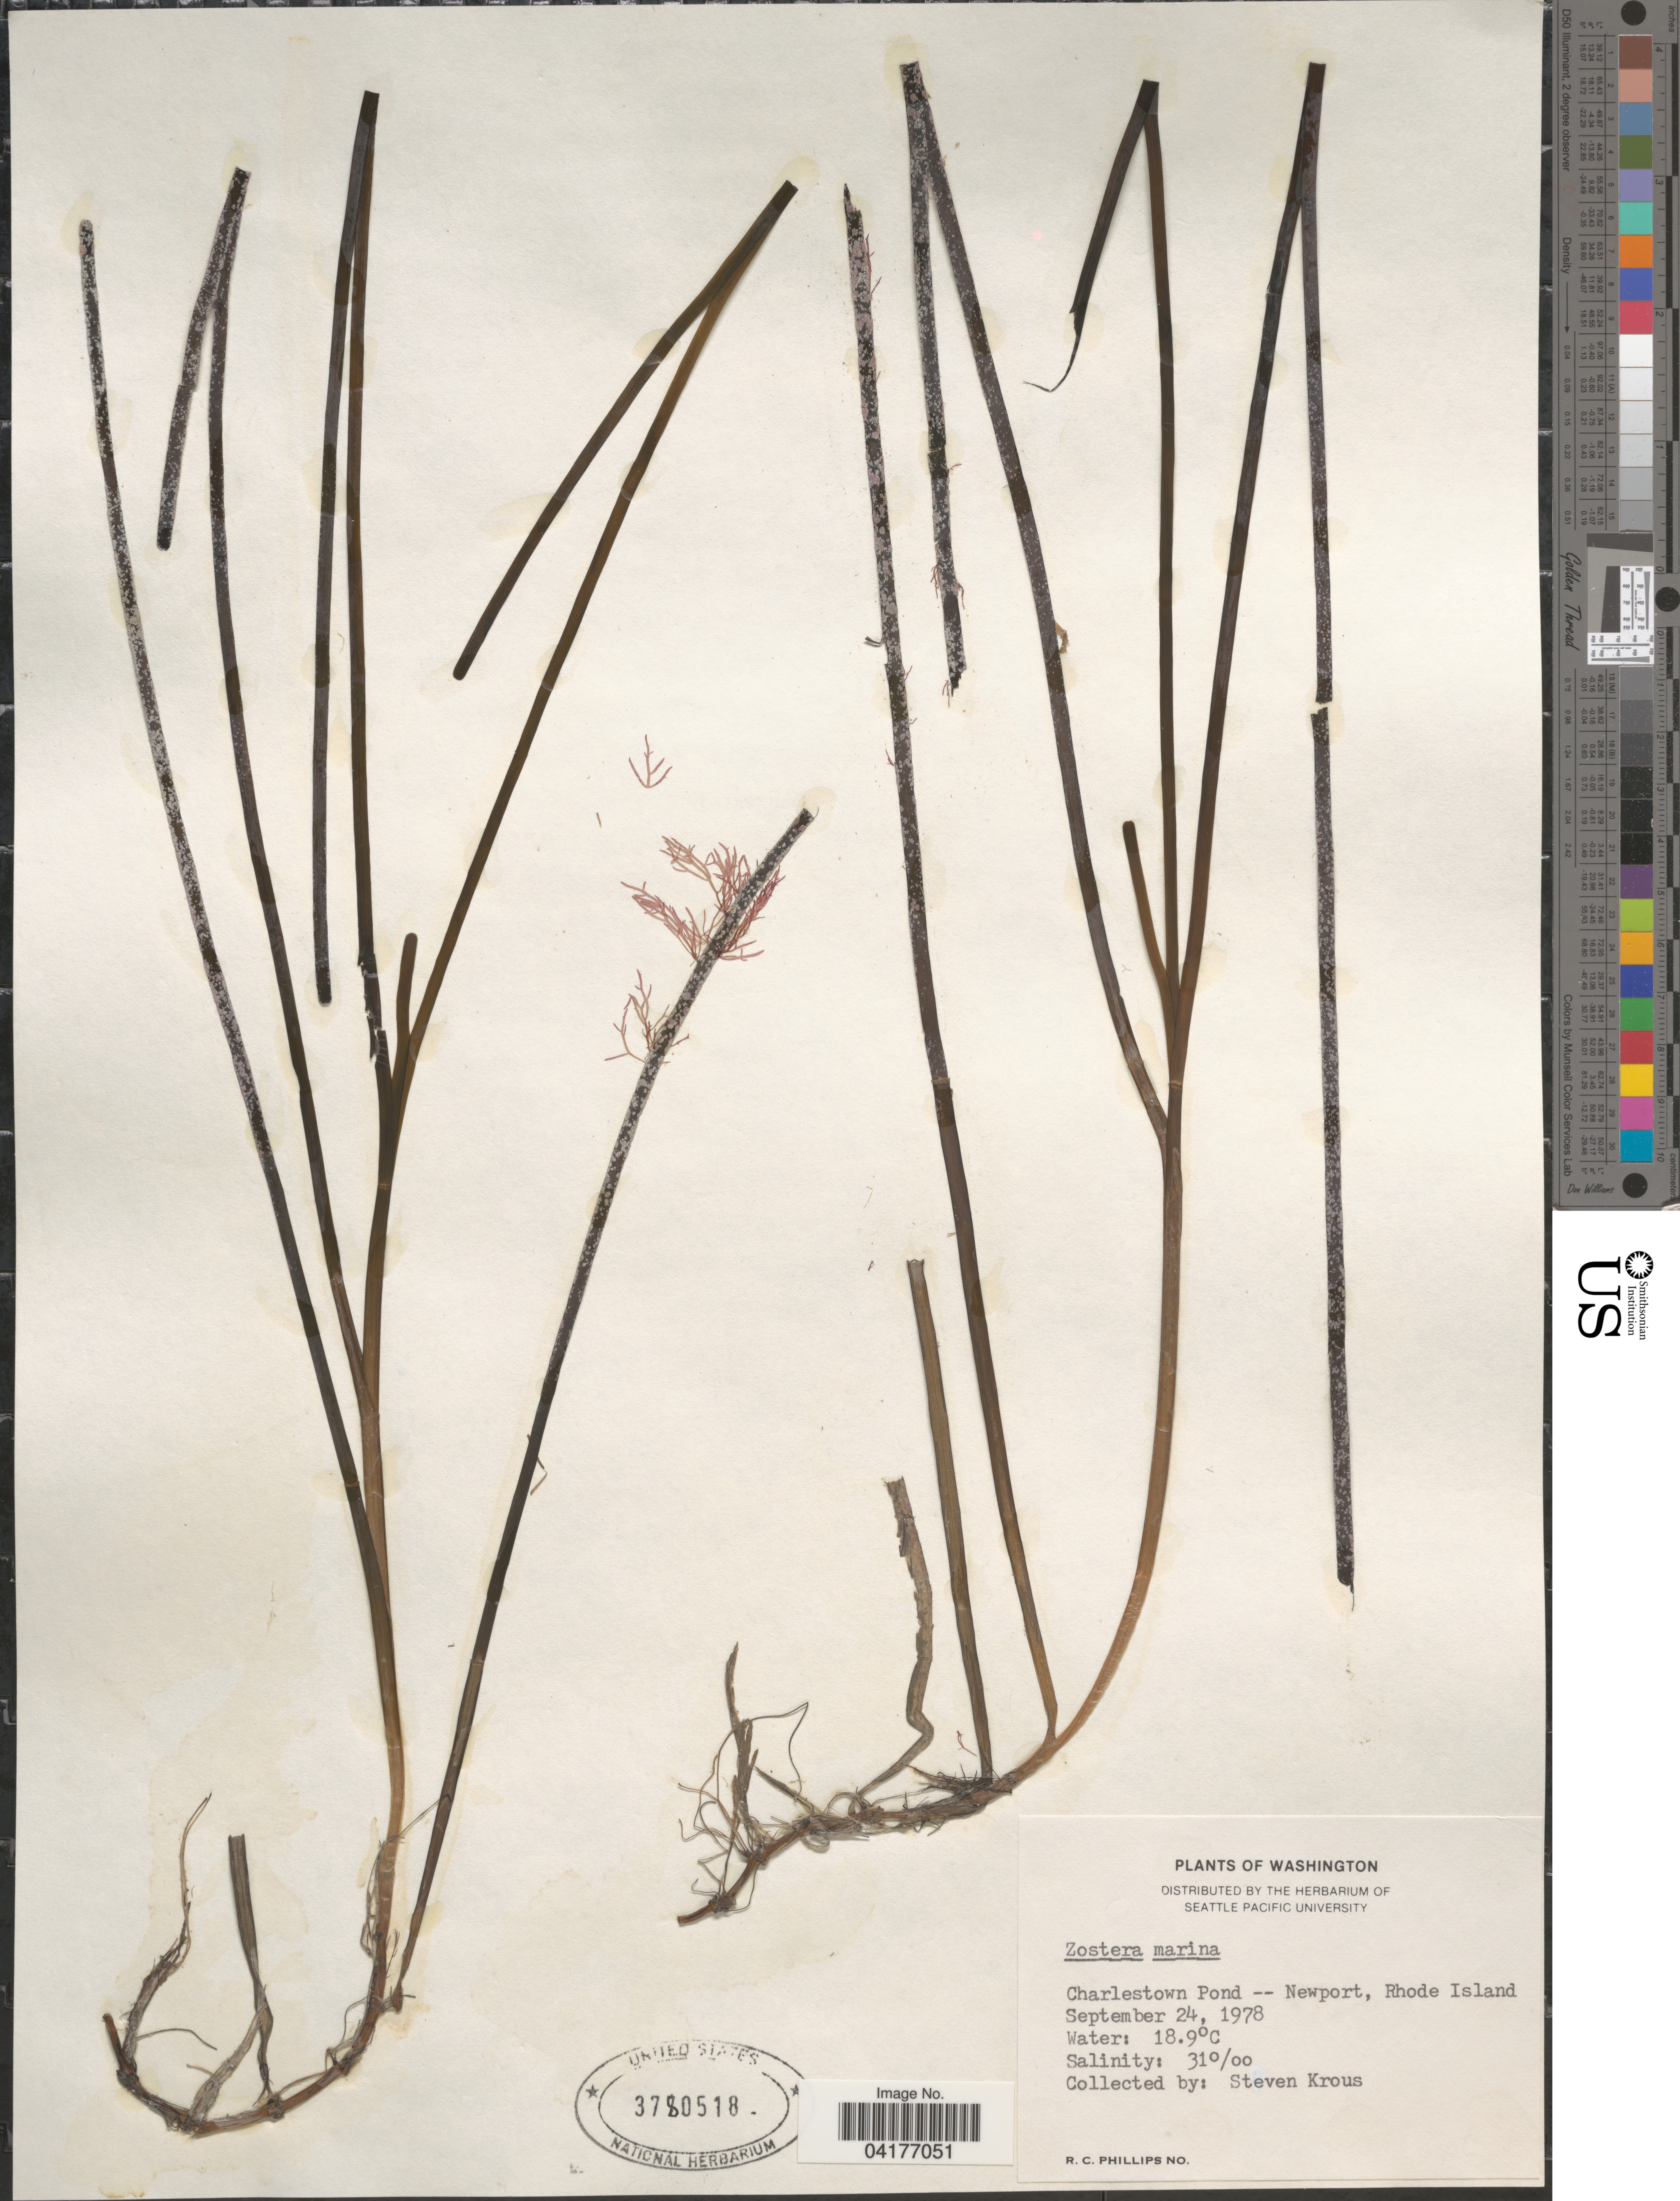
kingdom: Plantae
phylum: Tracheophyta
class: Liliopsida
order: Alismatales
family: Zosteraceae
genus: Zostera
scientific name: Zostera marina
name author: L.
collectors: S. Krous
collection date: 1978-09-24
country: United States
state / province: Rhode Island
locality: Charlestown Pond -- Newport.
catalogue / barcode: US 3780518